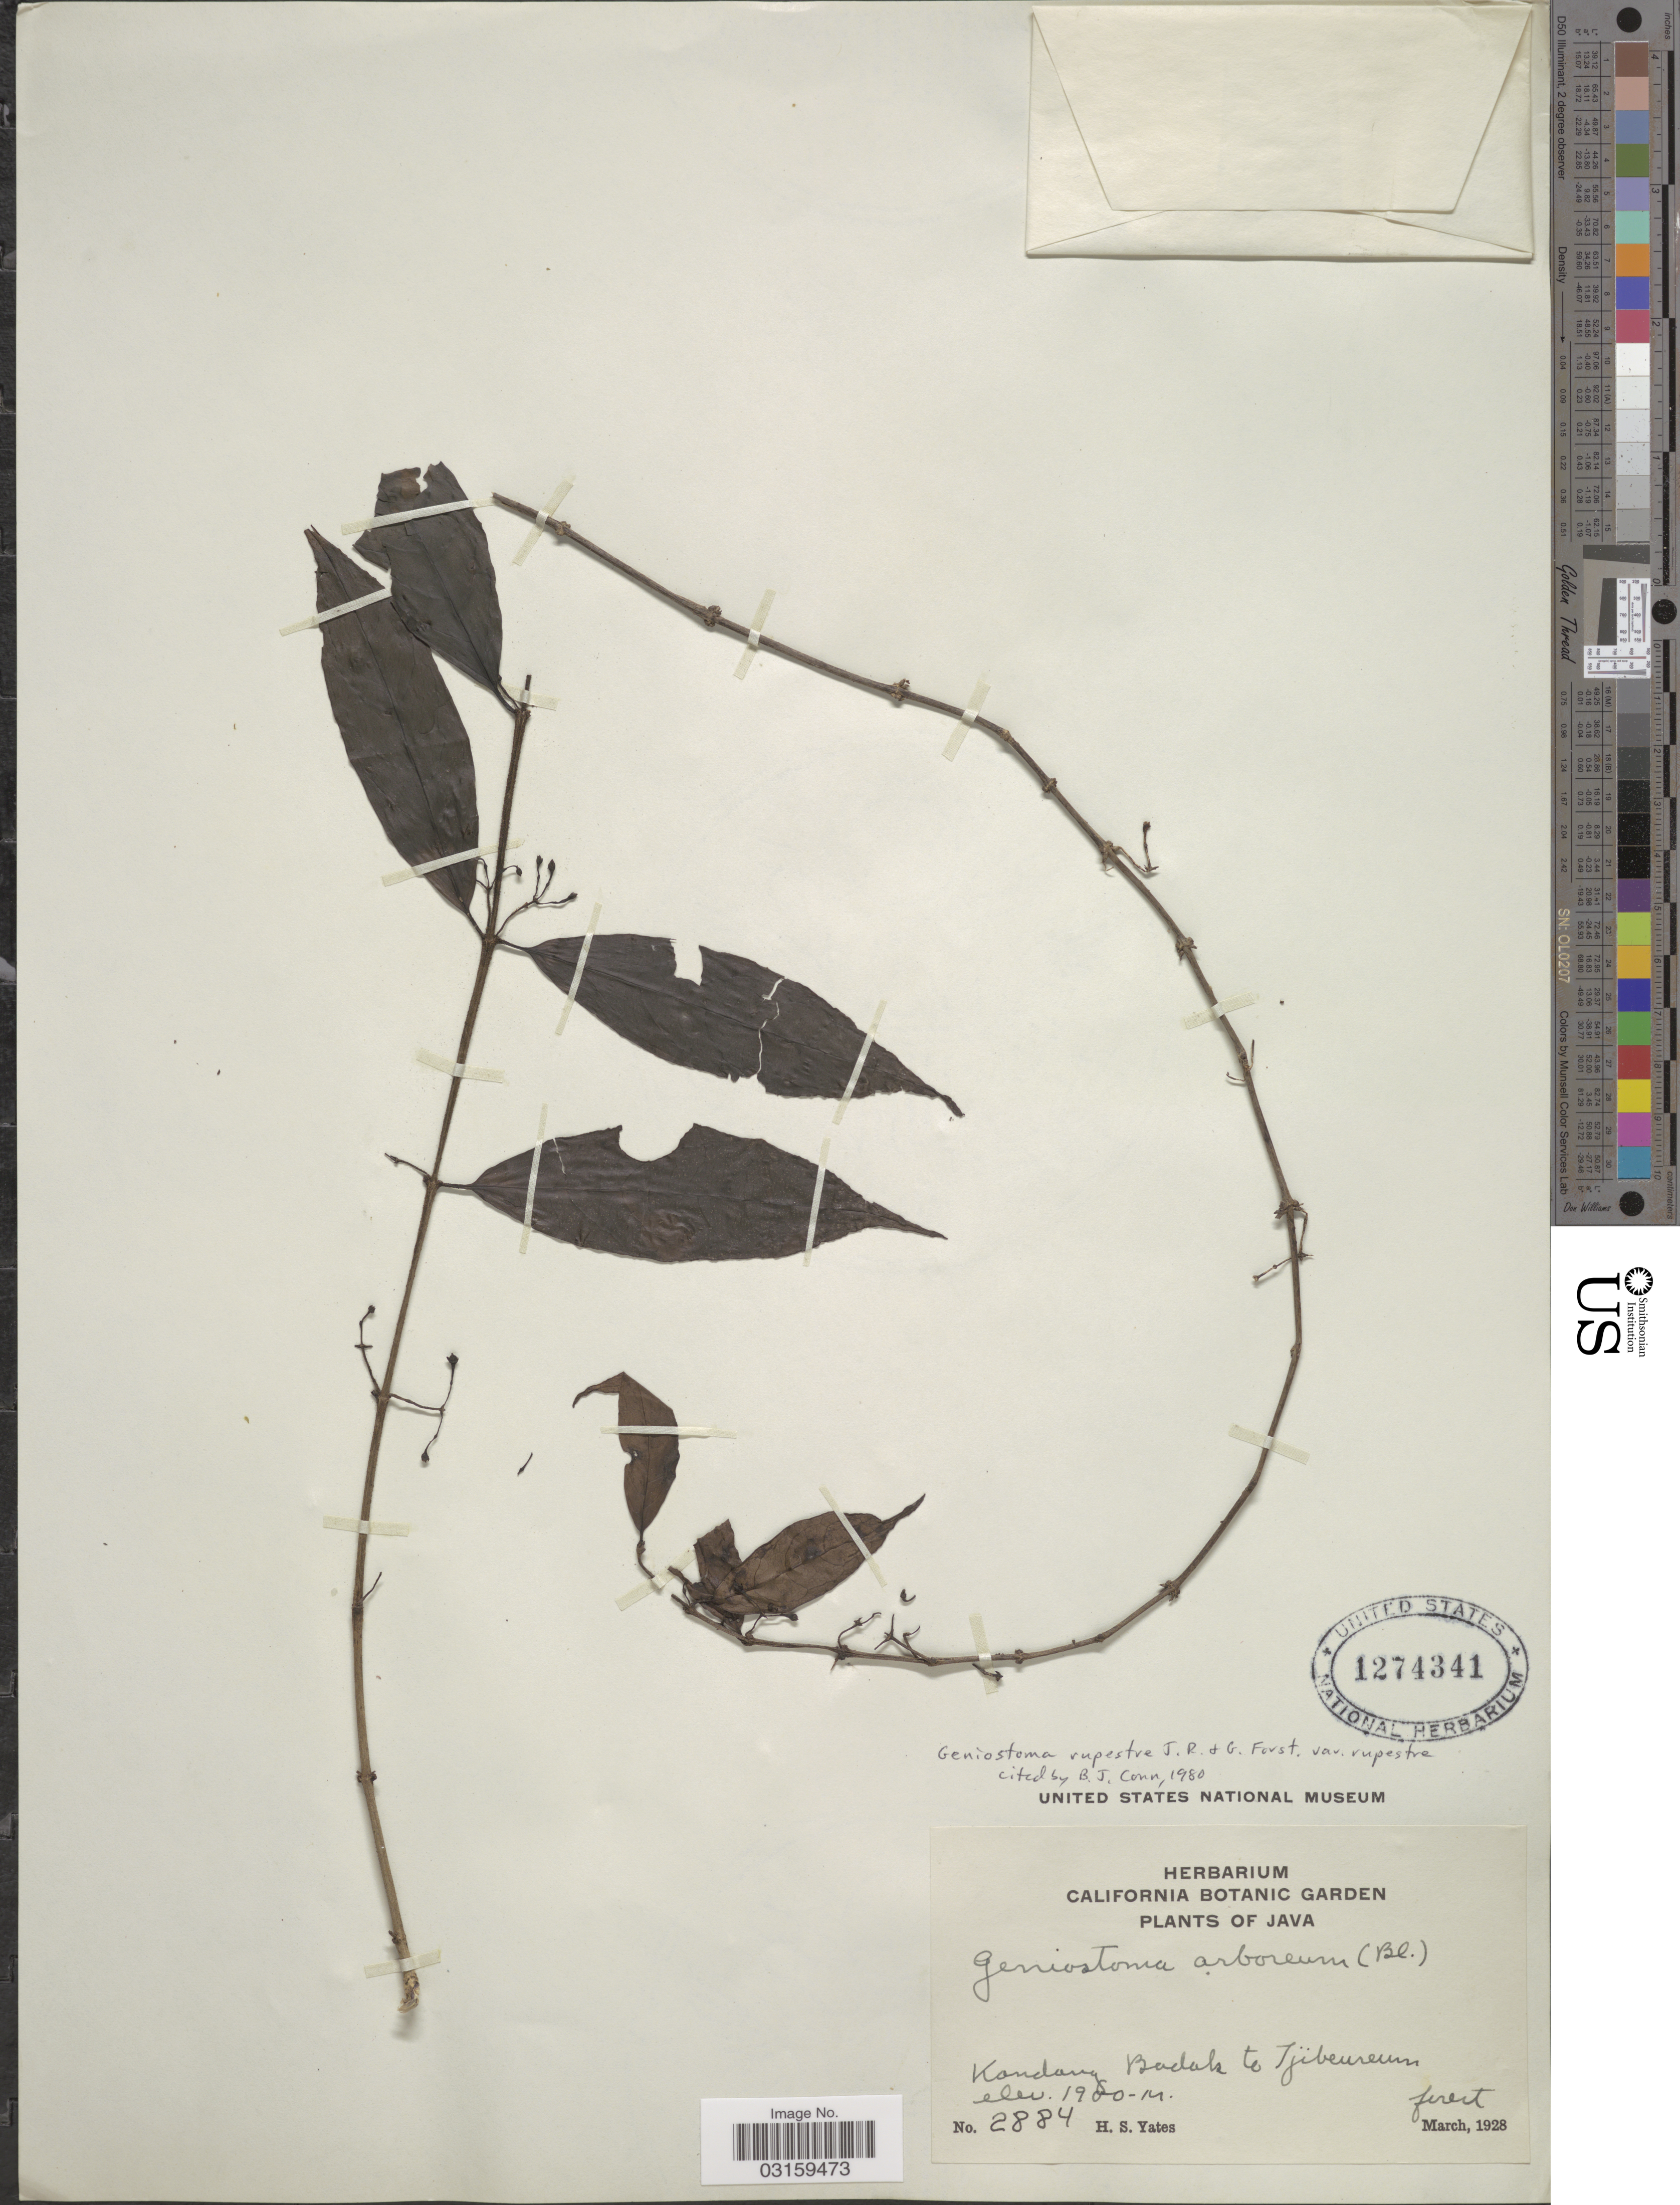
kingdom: Plantae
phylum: Tracheophyta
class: Magnoliopsida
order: Gentianales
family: Loganiaceae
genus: Geniostoma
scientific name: Geniostoma rupestre var. rupestre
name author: J.R. Forst. & G. Forst.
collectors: H. S. Yates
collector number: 2884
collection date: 1928-03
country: Indonesia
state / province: Java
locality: Kandang Badak to Tjibeureum.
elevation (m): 1900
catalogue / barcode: US 1274341